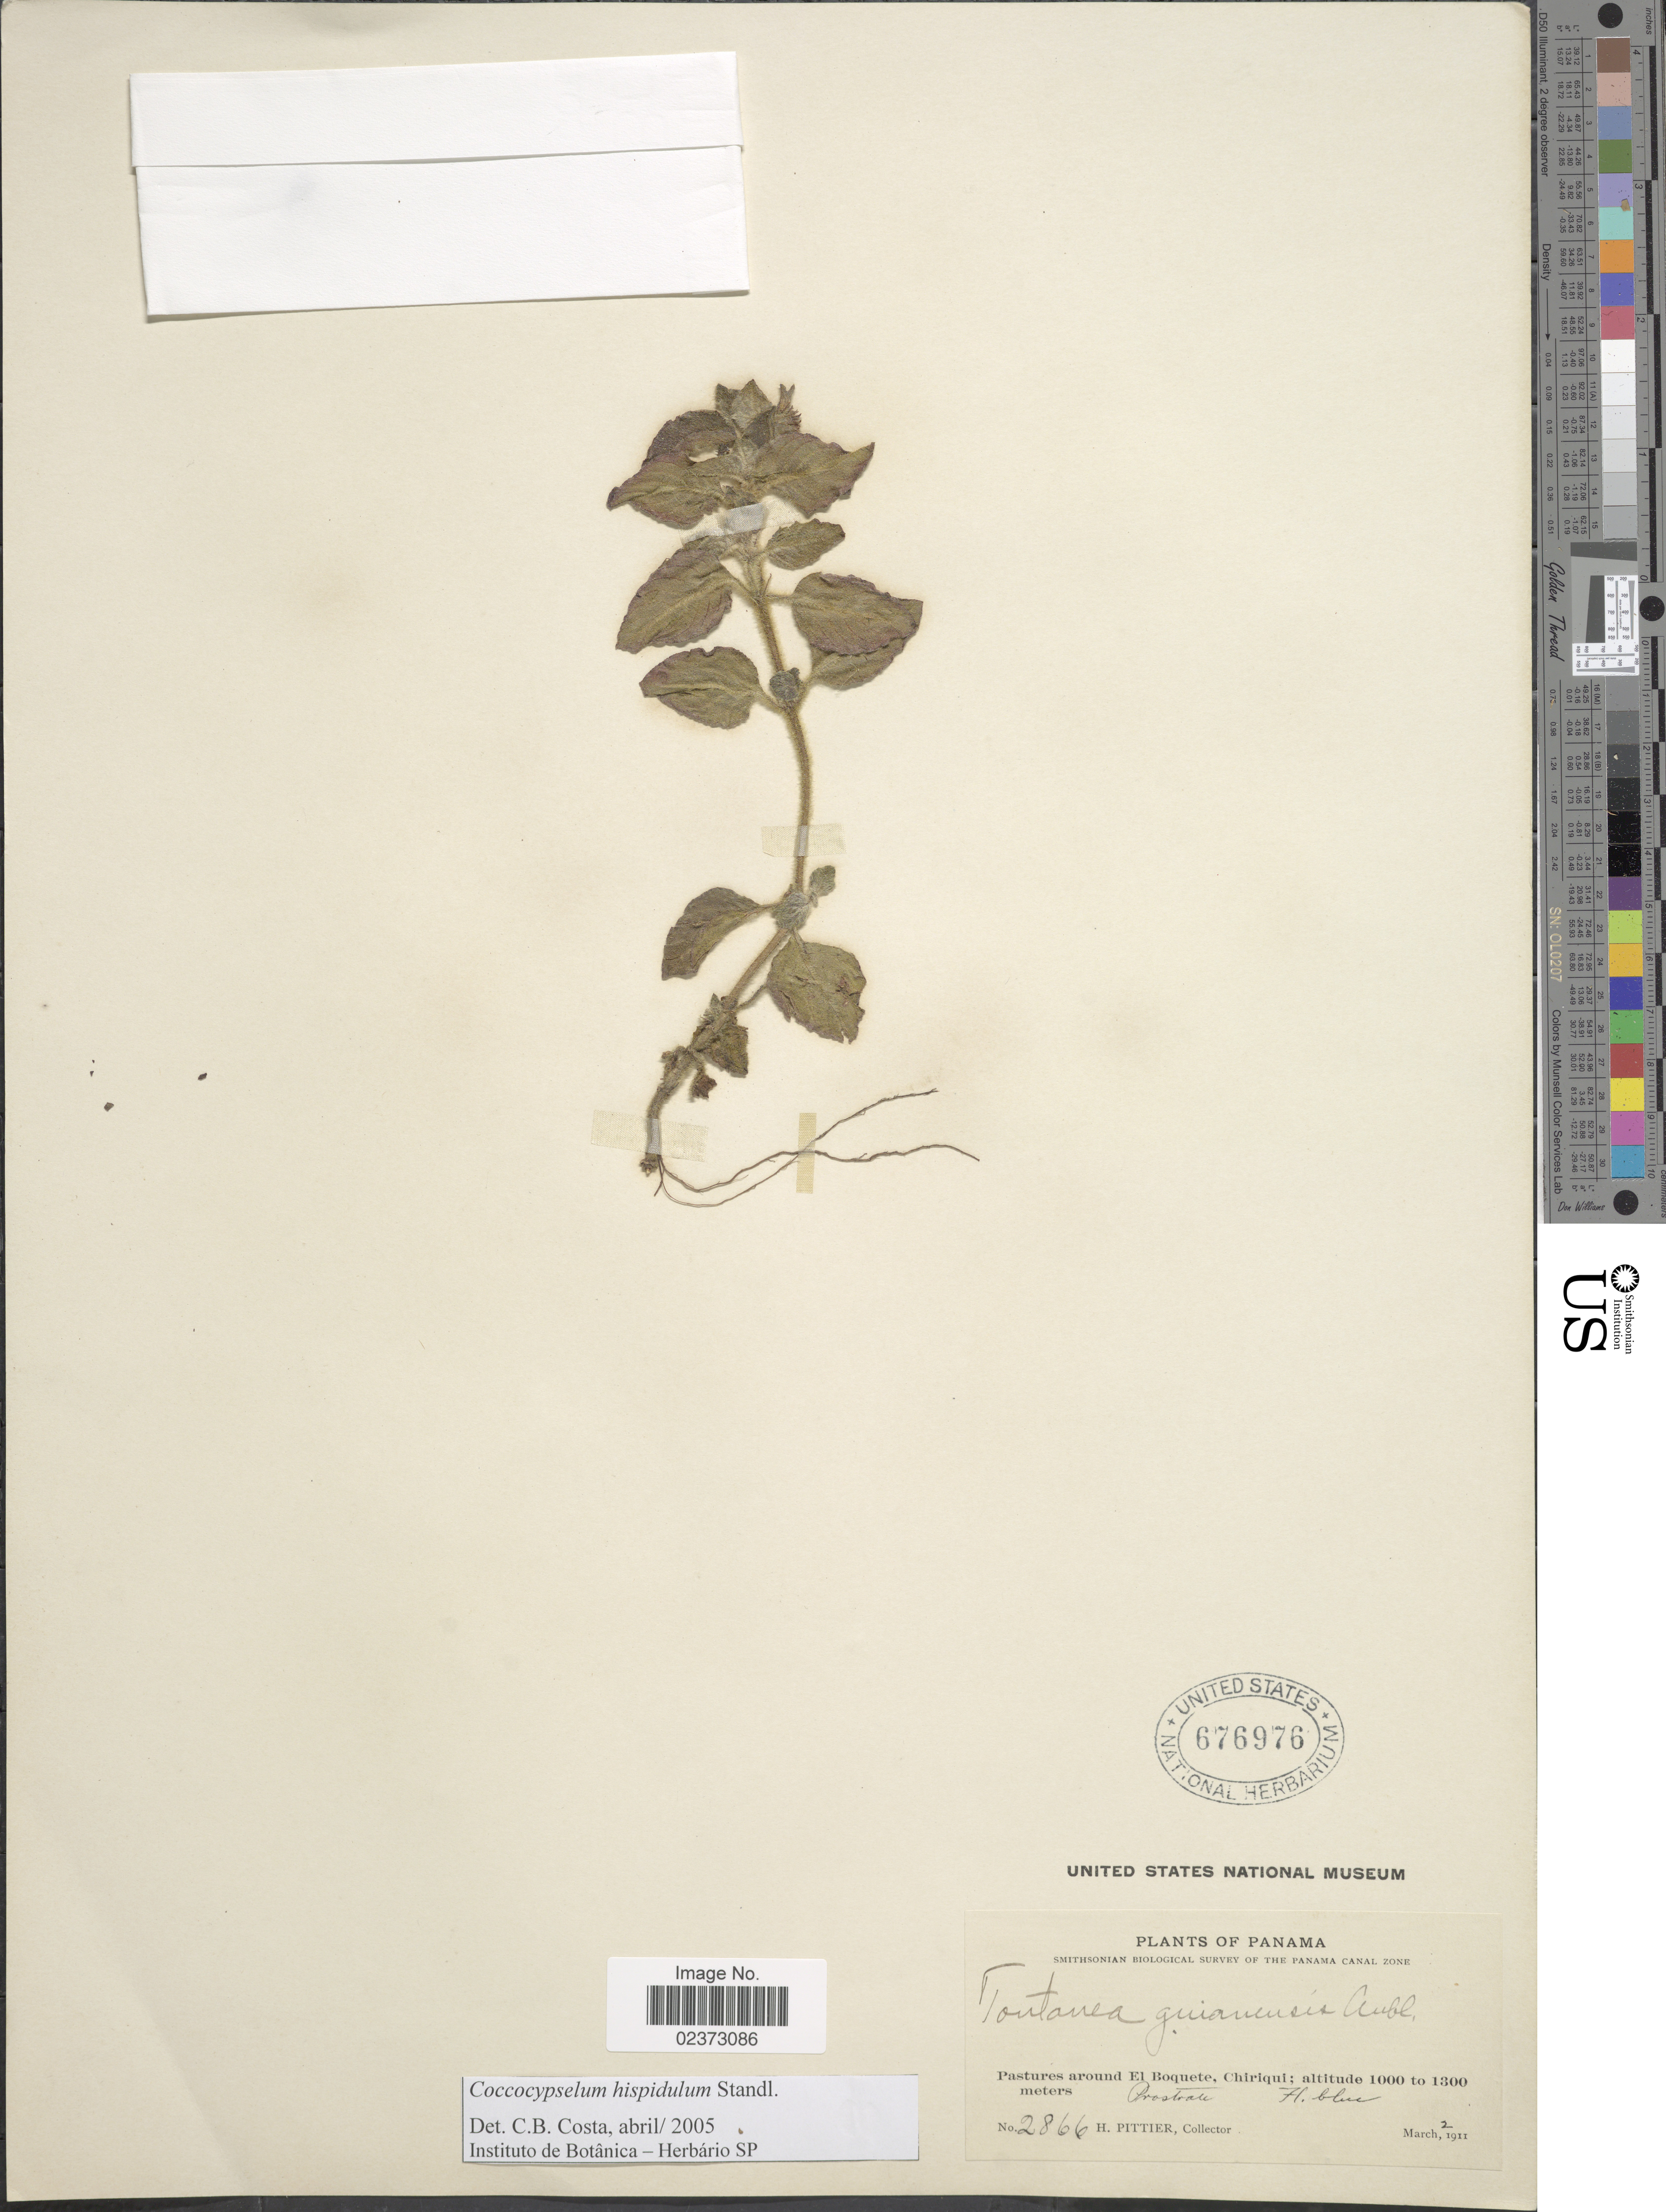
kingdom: Plantae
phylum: Tracheophyta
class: Magnoliopsida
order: Gentianales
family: Rubiaceae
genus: Coccocypselum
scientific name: Coccocypselum hispidulum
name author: (Standl.) Standl.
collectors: H. F. Pittier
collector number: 2866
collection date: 1911-03-02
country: Panama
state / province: Chiriqui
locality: Pastures around El Boquete, Chiriqui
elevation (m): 1000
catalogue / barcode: US 676976